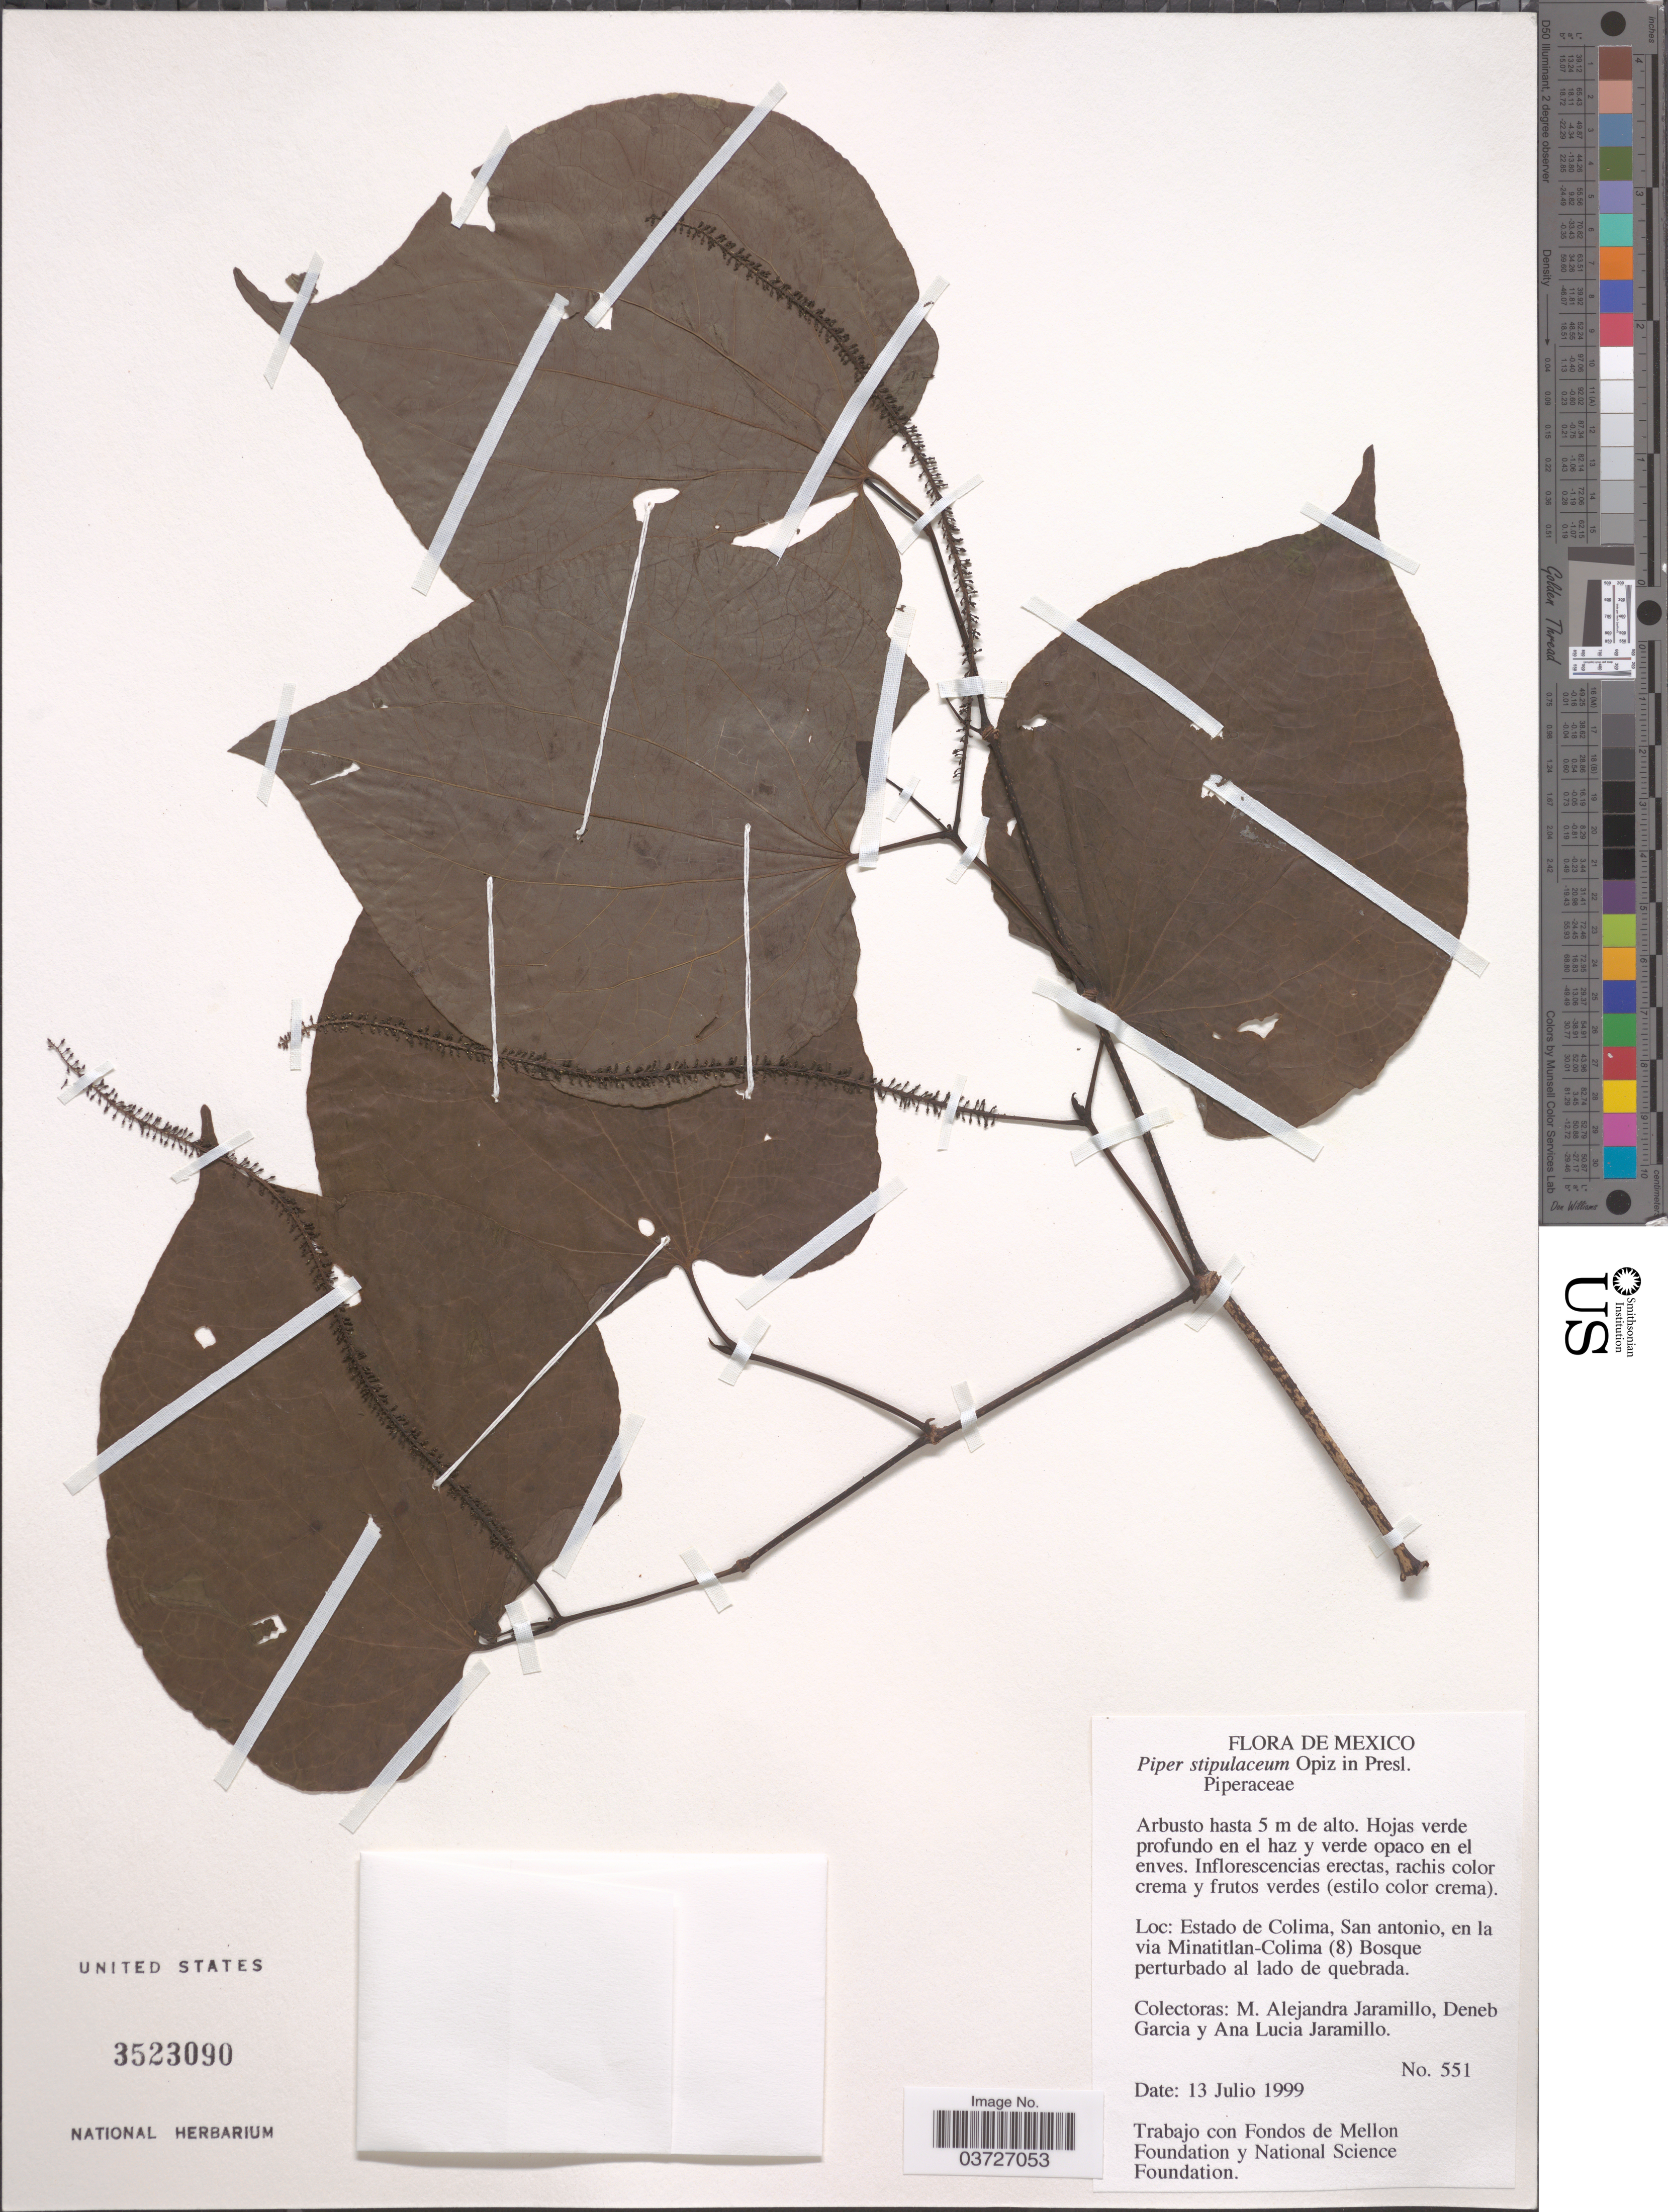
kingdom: Plantae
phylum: Tracheophyta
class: Magnoliopsida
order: Piperales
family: Piperaceae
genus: Piper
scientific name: Piper stipulaceum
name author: Opiz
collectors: M. A. Jaramillo, D. Garcia & A. Jaramillo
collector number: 551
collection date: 1999-07-13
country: Mexico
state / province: Colima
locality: San antonio, en la via Minatitlan-Colima (8).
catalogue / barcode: US 3523090